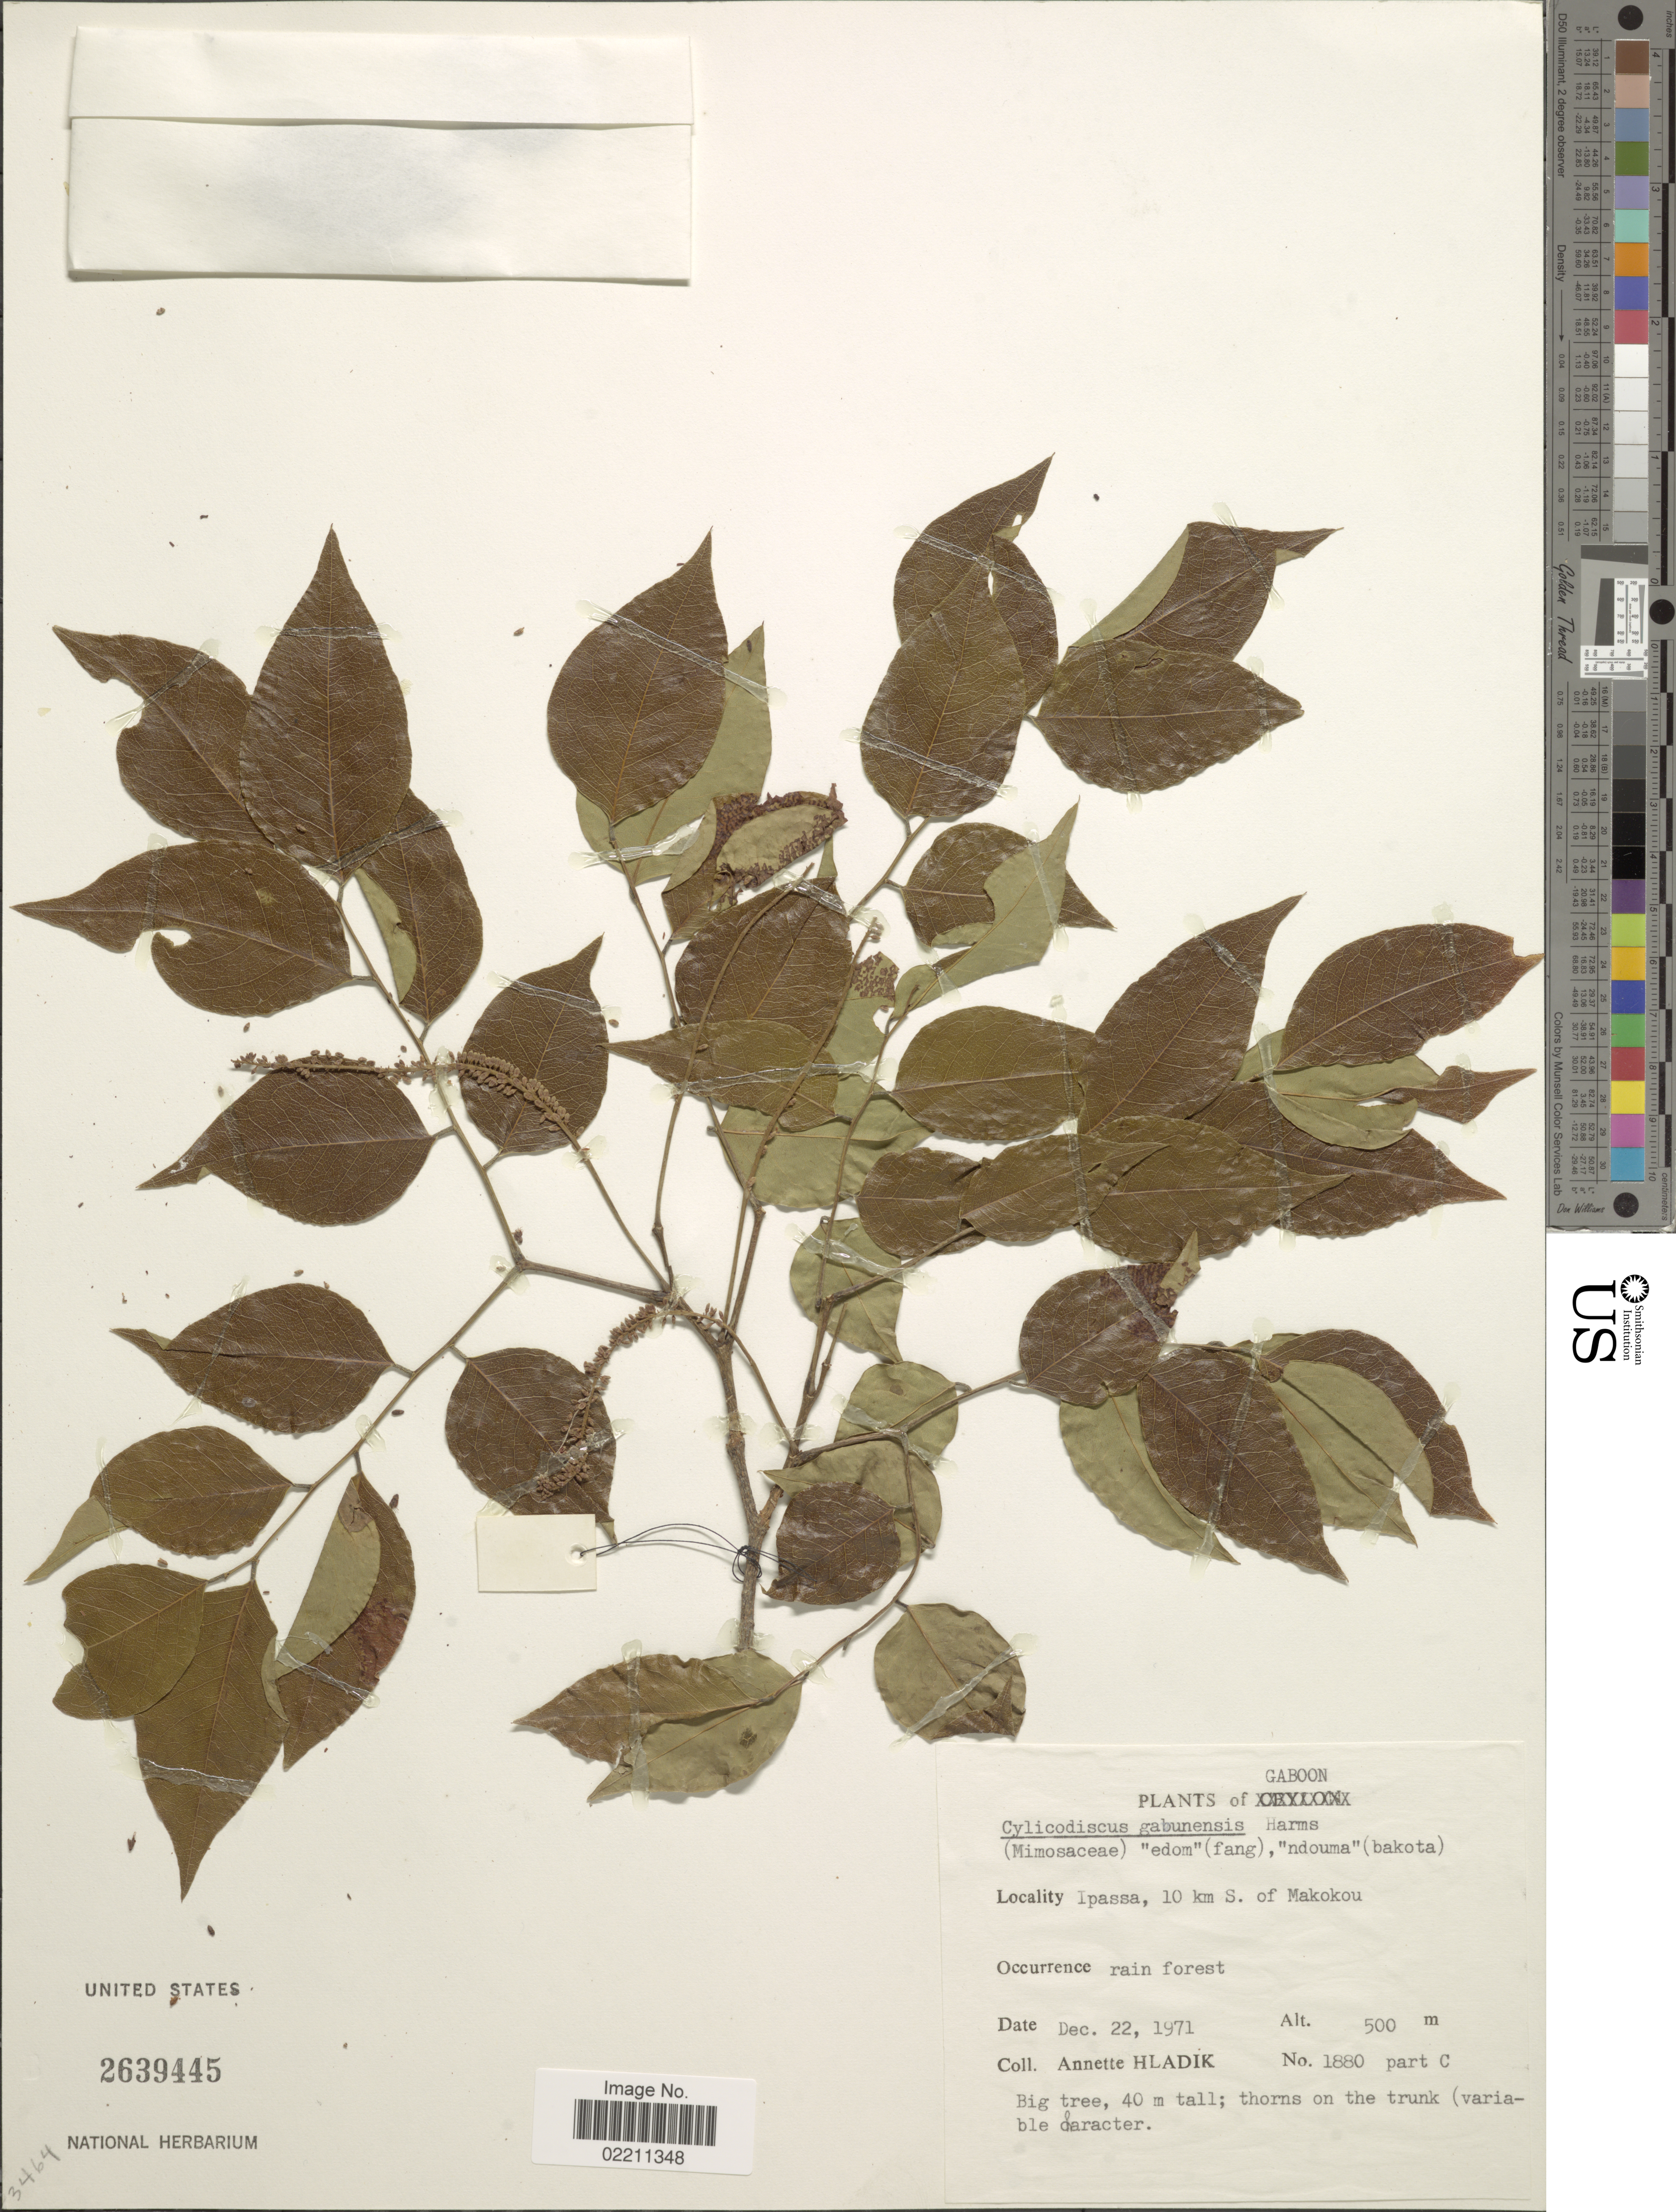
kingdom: Plantae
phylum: Tracheophyta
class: Magnoliopsida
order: Fabales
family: Fabaceae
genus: Cylicodiscus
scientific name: Cylicodiscus gabunensis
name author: Harms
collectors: A. Hladik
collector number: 1880part C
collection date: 1971-12-22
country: Gabon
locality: Gaboon, Ipassa, 10 km S. Makokou.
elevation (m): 500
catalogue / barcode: US 2639445